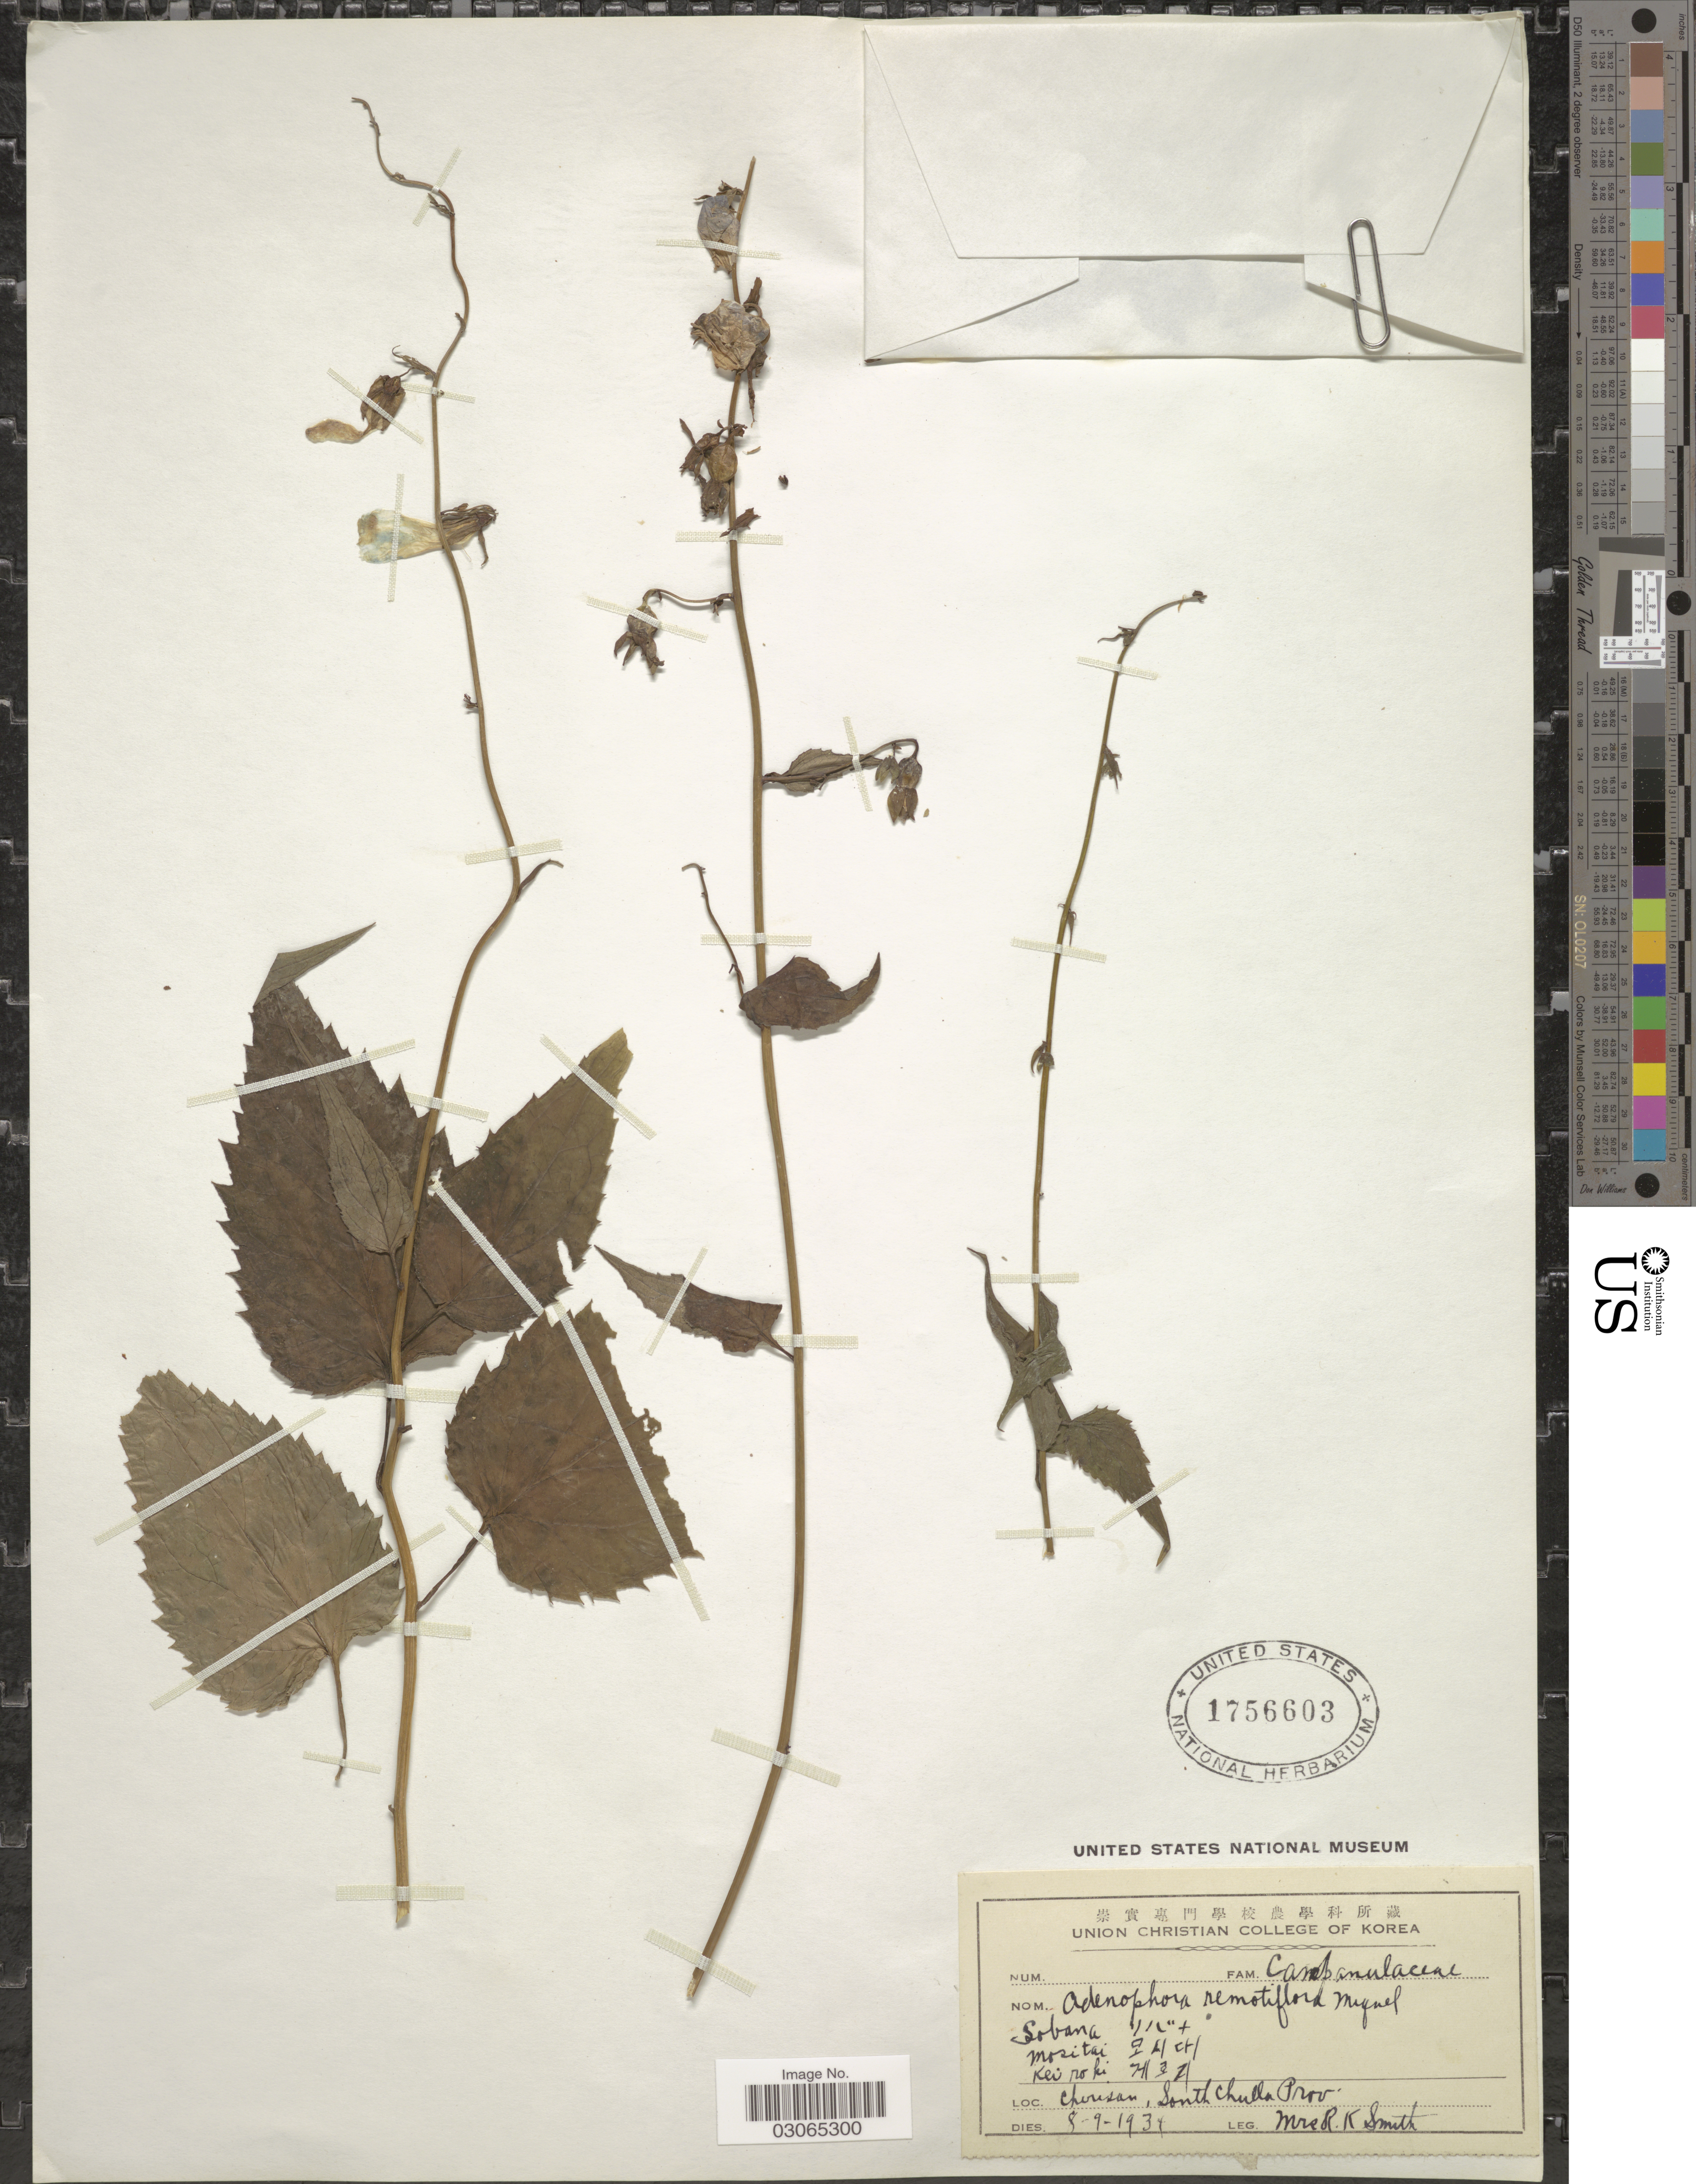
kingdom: Plantae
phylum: Tracheophyta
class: Magnoliopsida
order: Asterales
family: Campanulaceae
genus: Adenophora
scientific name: Adenophora remotiflora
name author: (Siebold & Zucc.) Miq.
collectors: R. Smith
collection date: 1934-09-08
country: South Korea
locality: Chirisan, South Chulla Prov.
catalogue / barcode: US 1756603